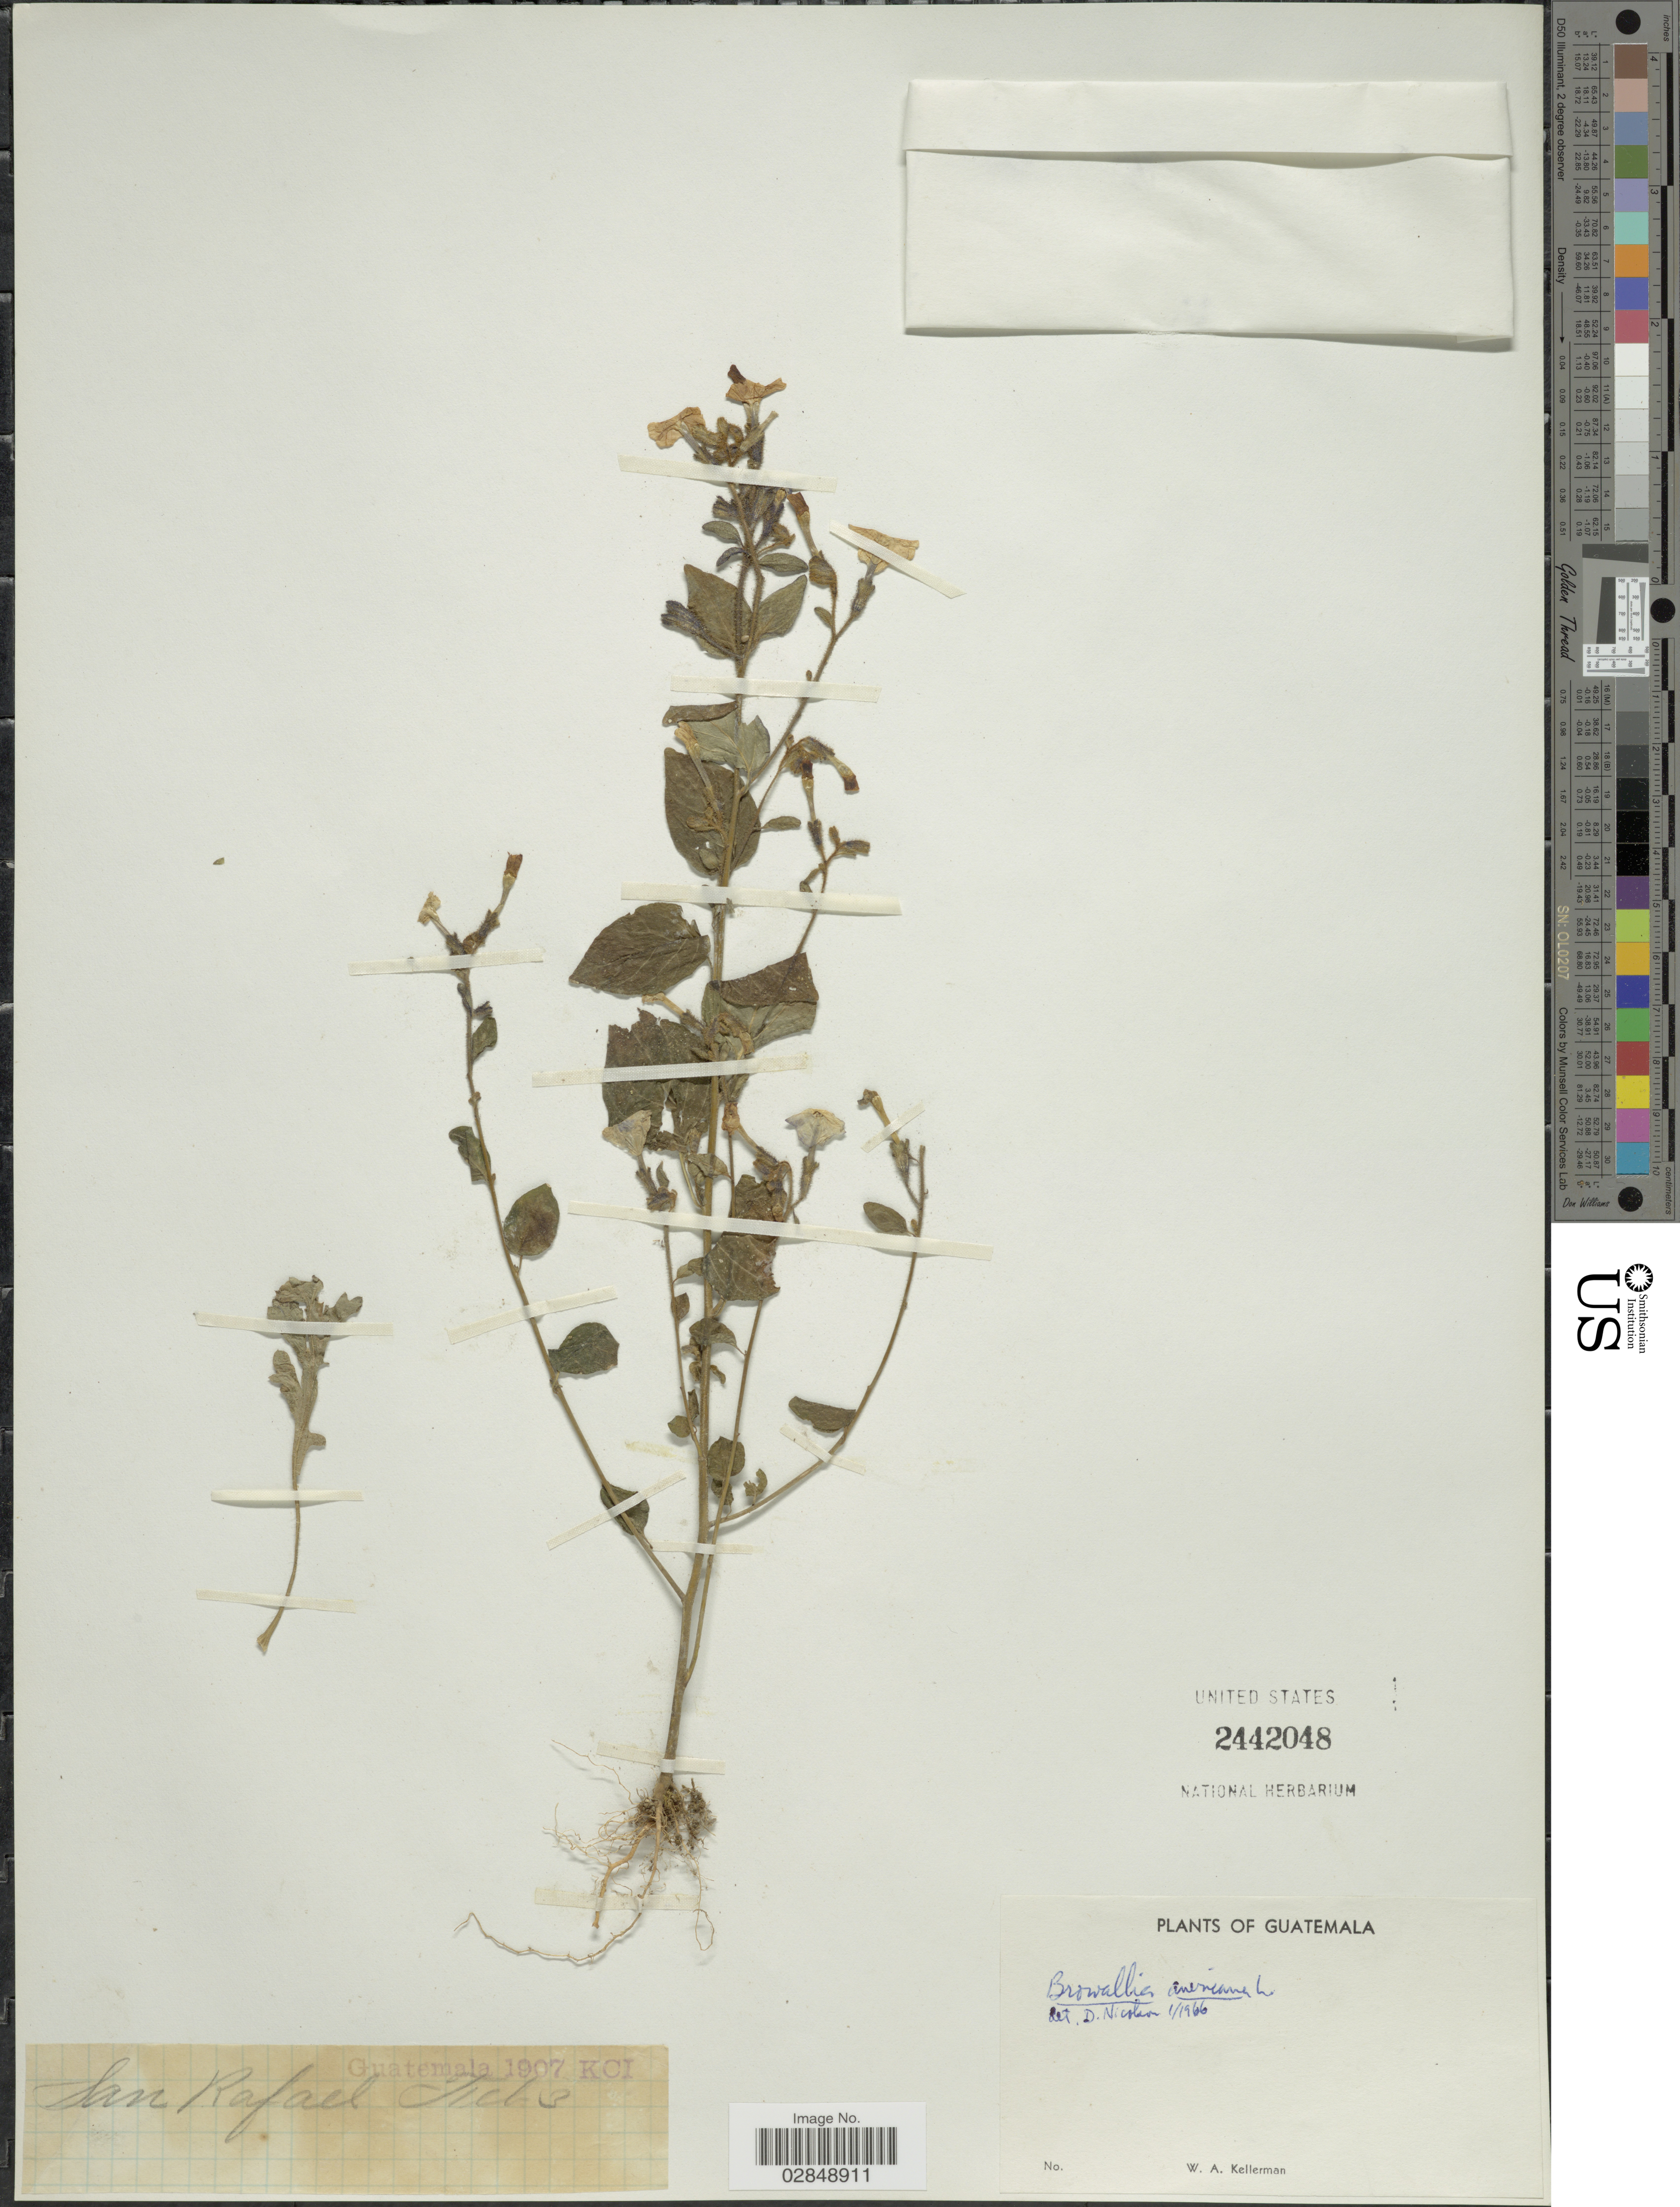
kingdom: Plantae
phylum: Tracheophyta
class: Magnoliopsida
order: Solanales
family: Solanaceae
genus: Browallia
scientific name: Browallia americana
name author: L.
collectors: W. Kellerman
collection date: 1907-02-03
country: Guatemala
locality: San Rafael.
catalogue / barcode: US 2442048